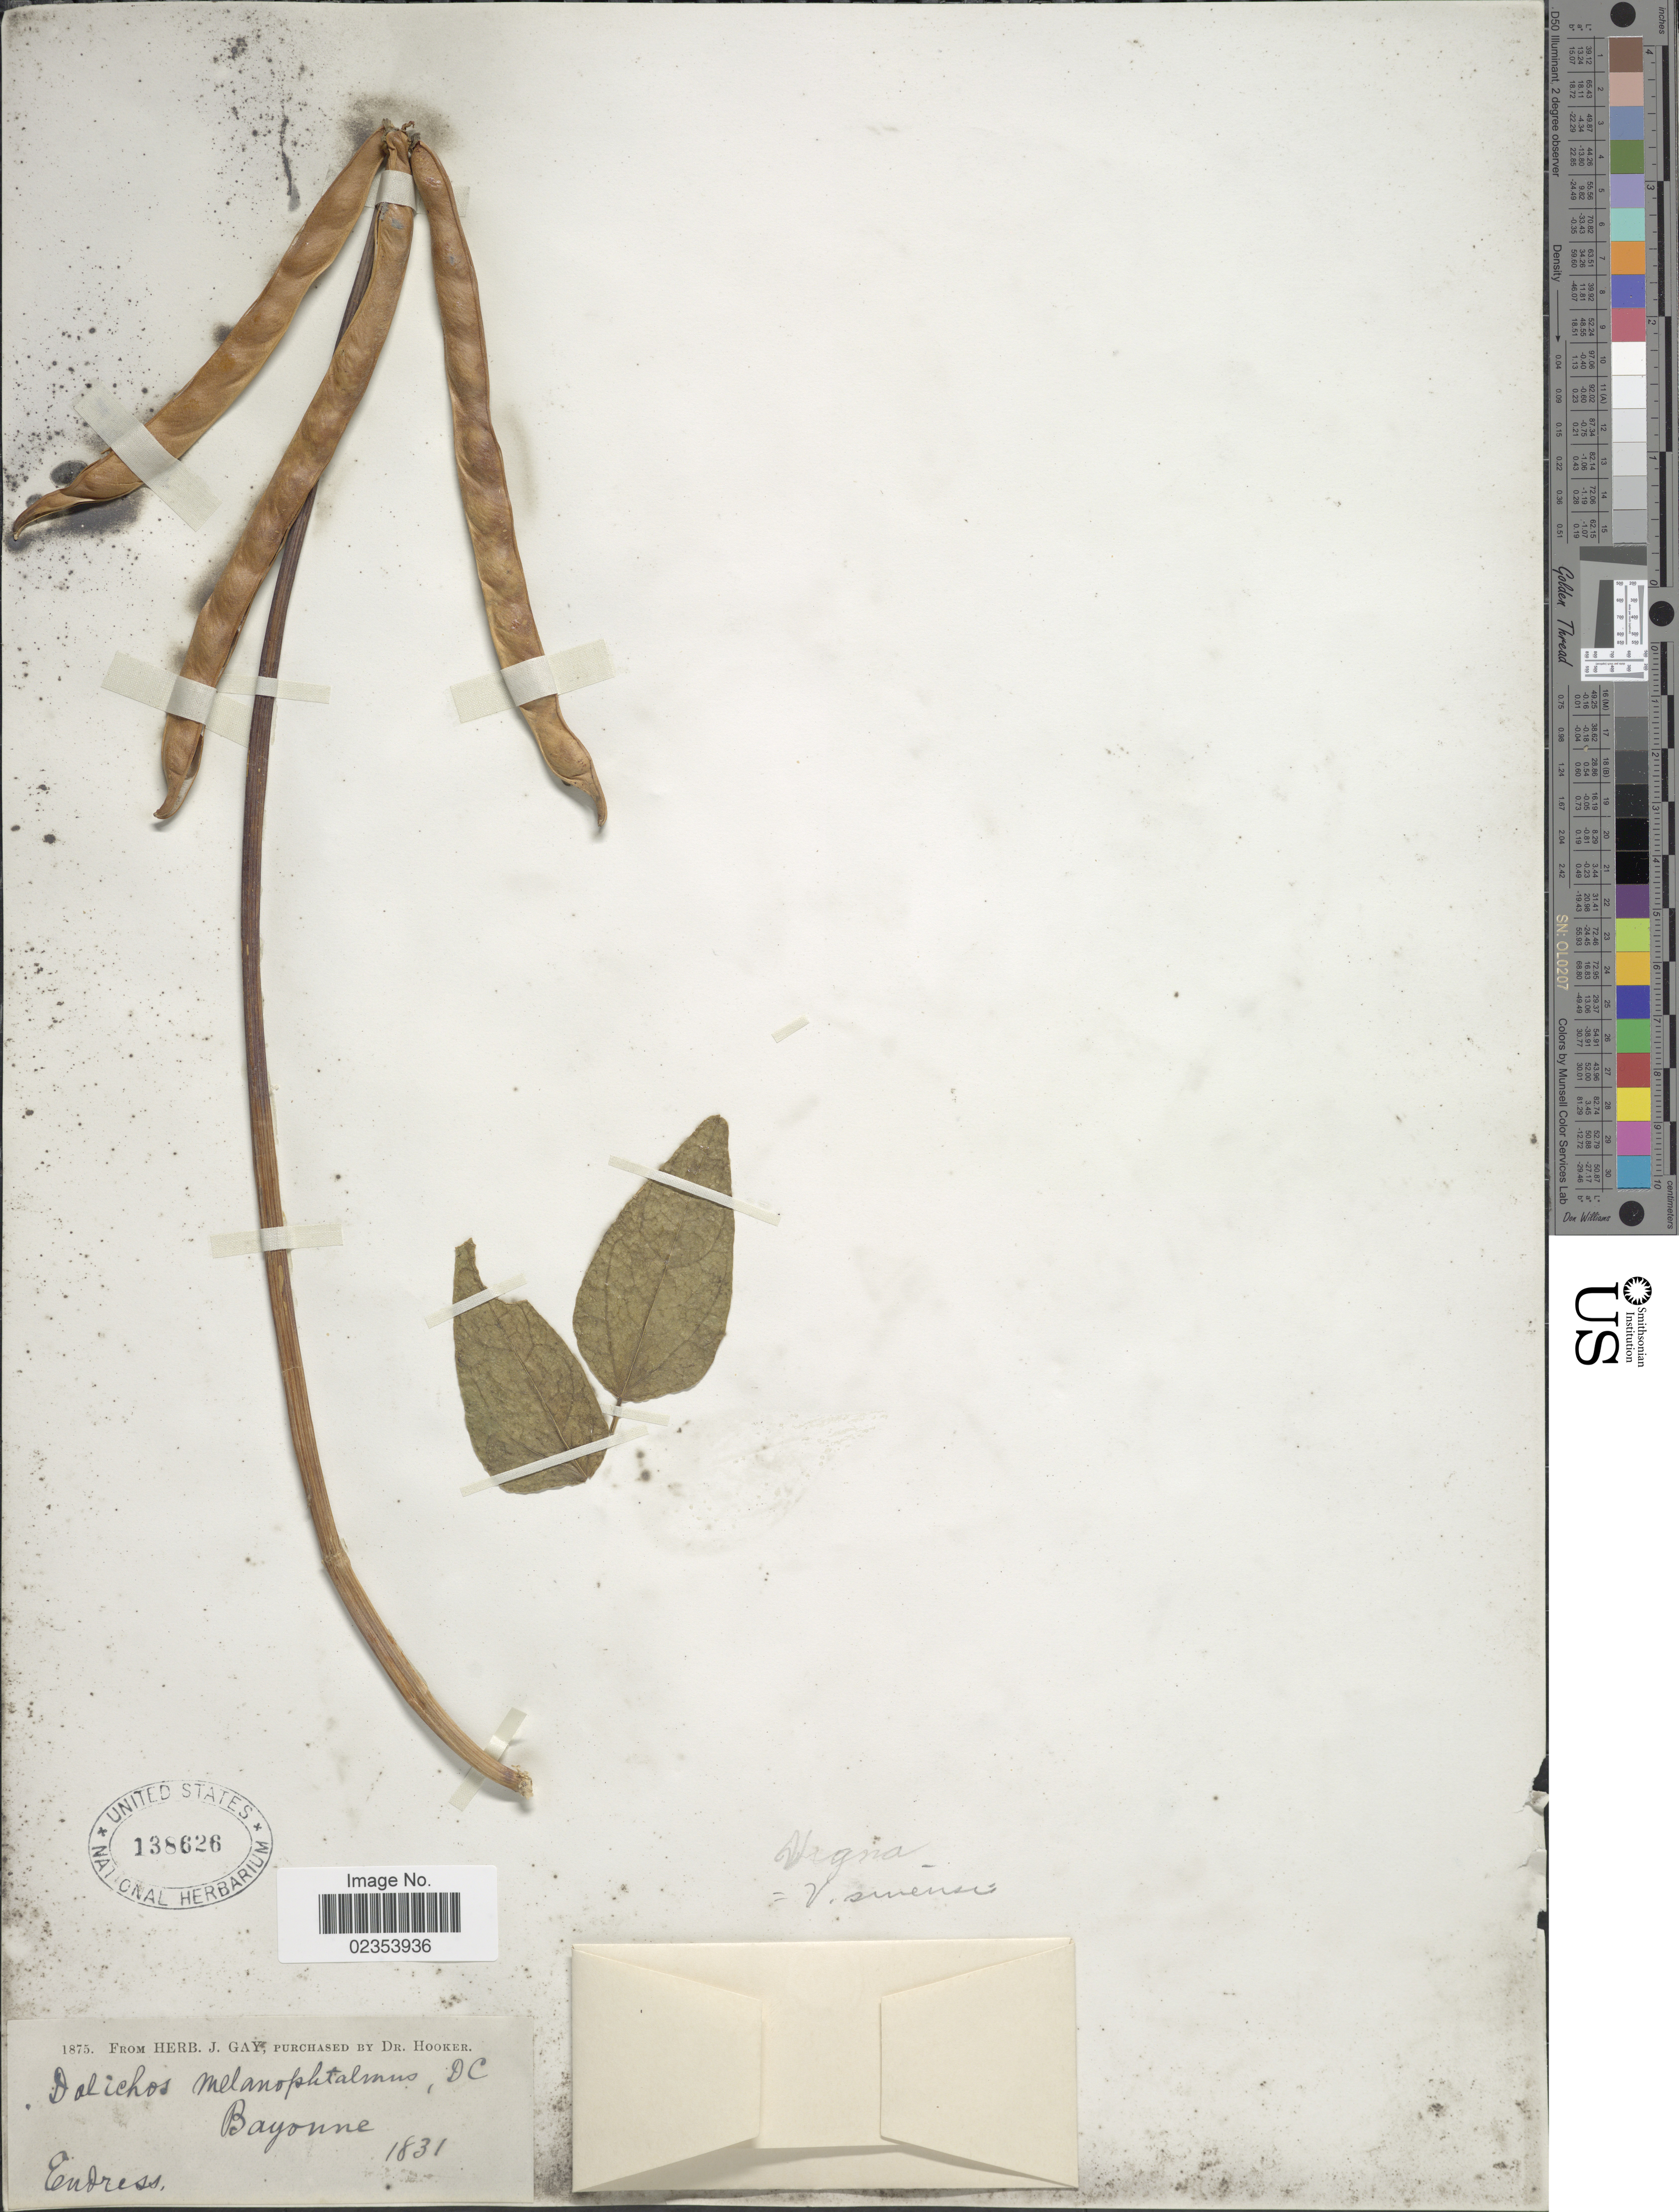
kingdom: Plantae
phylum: Tracheophyta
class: Magnoliopsida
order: Fabales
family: Fabaceae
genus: Vigna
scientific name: Vigna unguiculata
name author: (L.) Walp.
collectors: -- Endress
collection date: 1831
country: France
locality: Bayonne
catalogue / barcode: US 138626